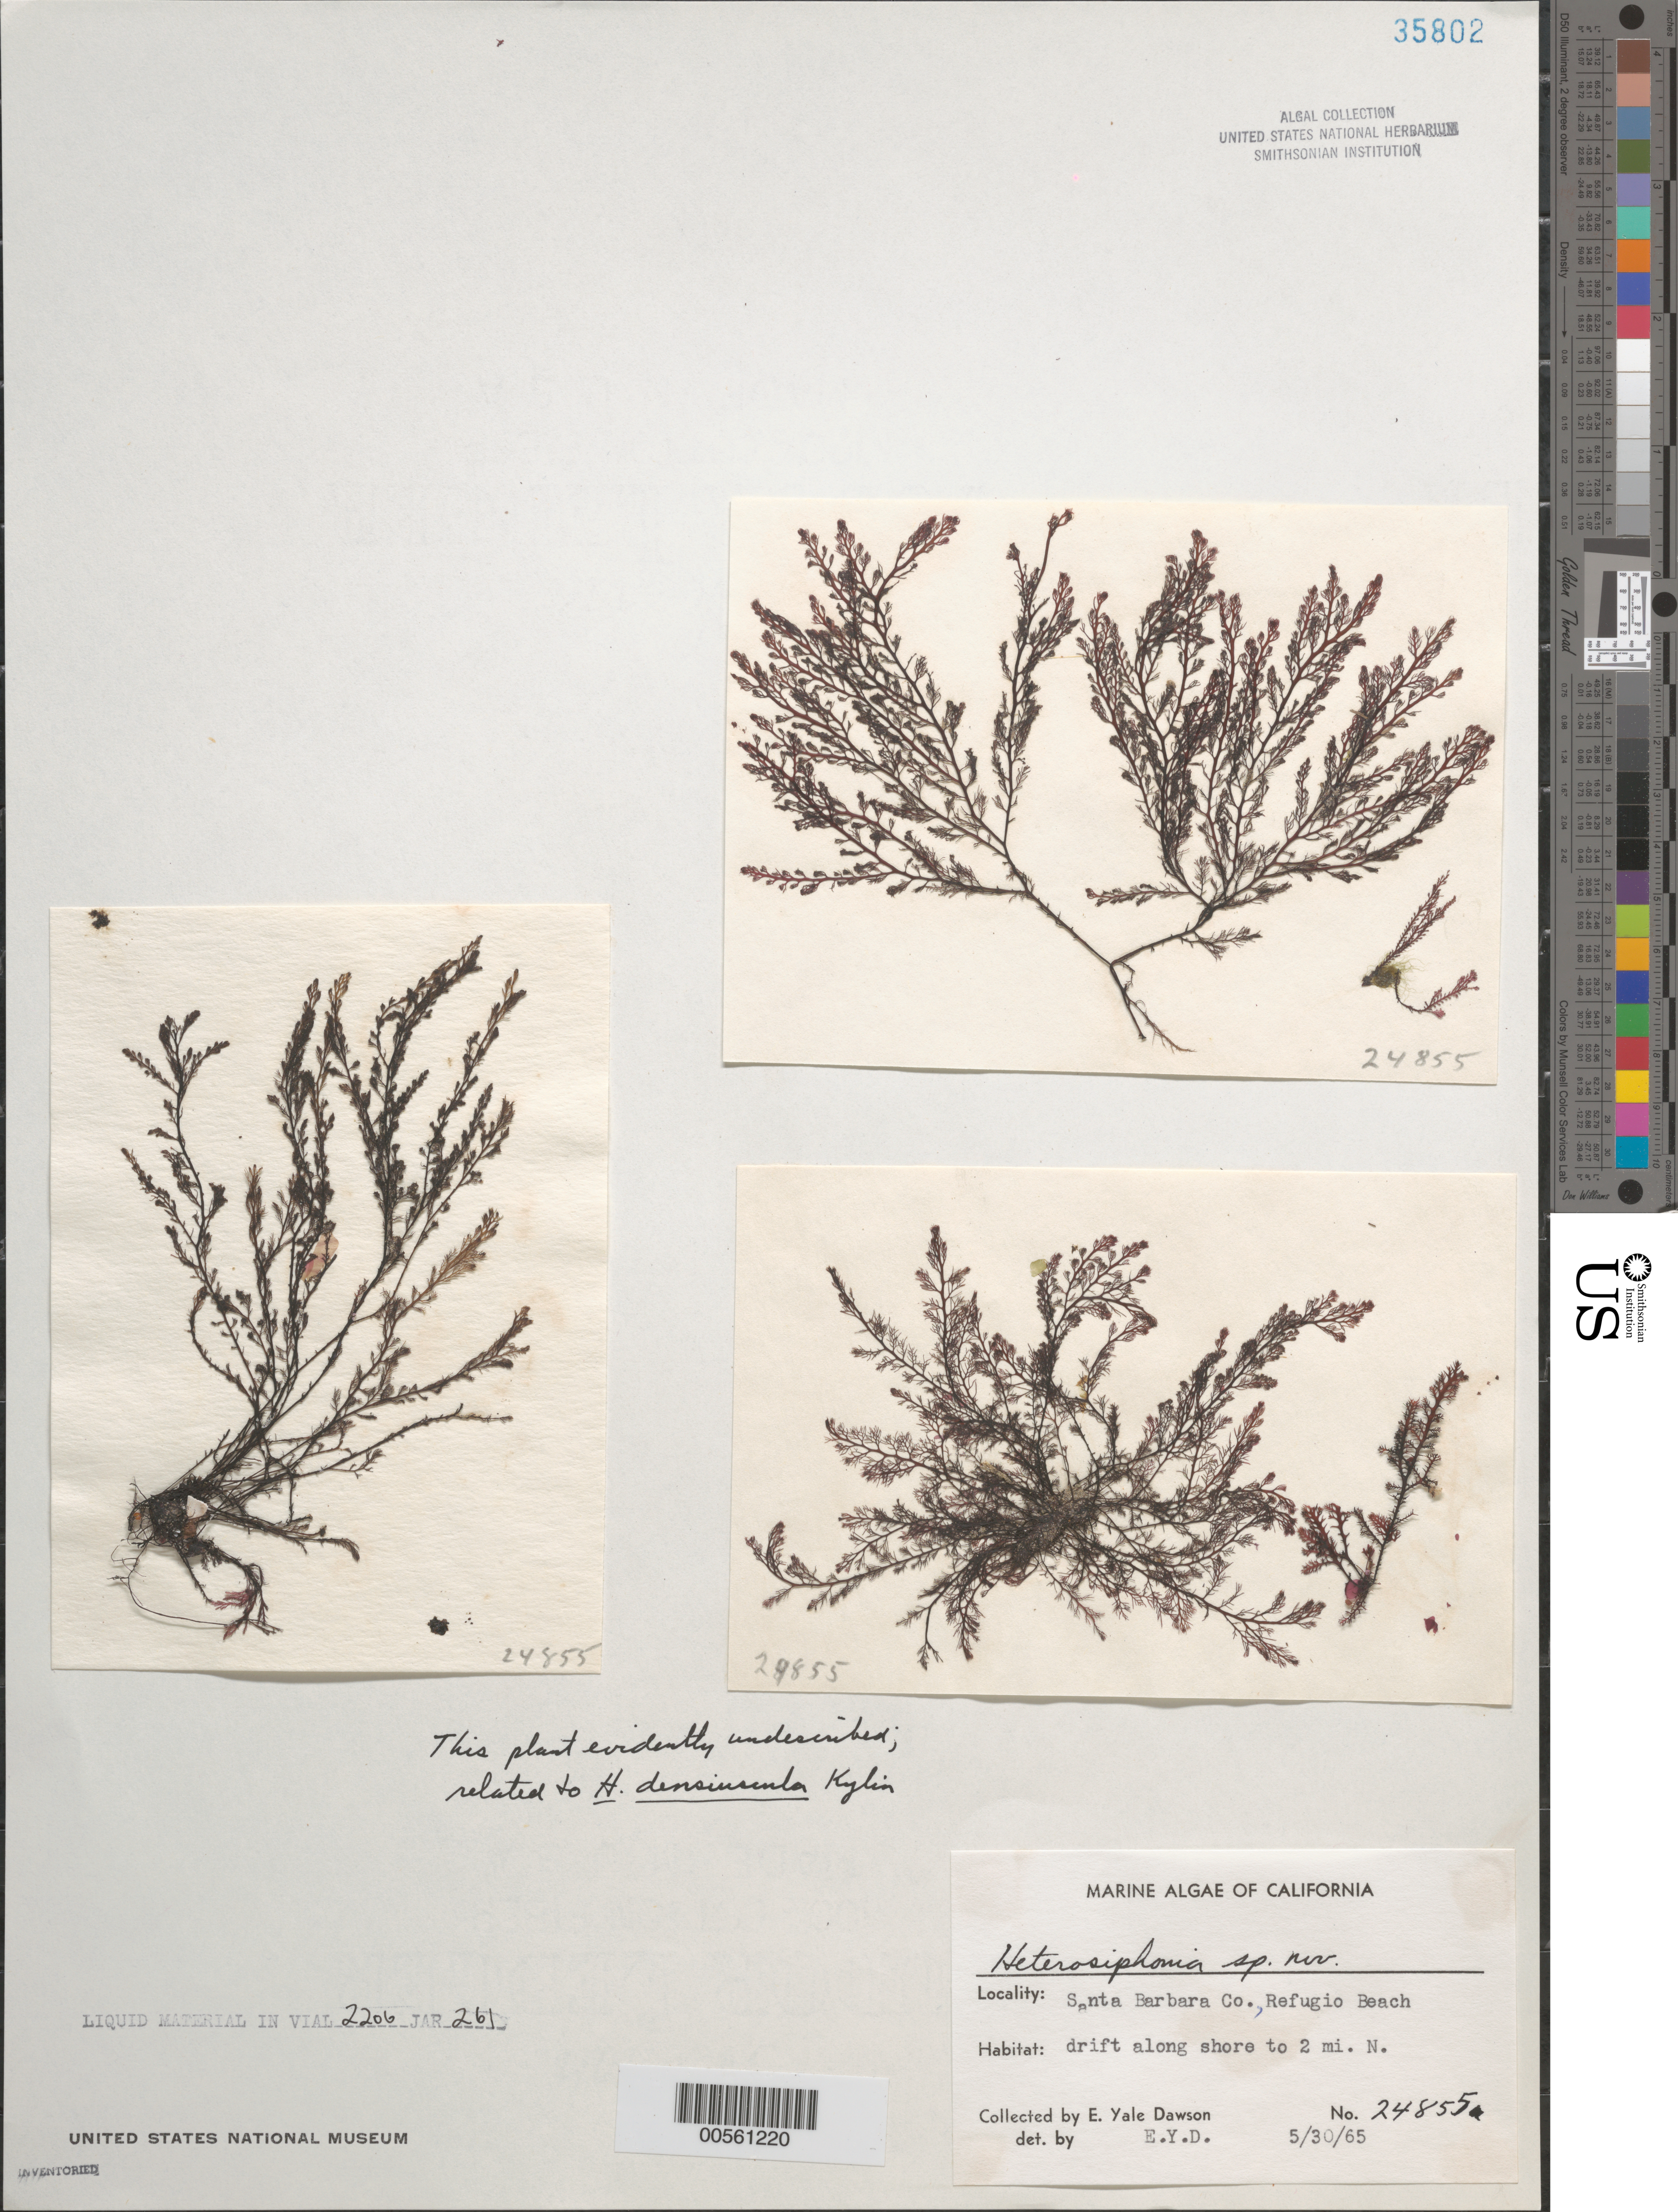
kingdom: Plantae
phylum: Rhodophyta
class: Florideophyceae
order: Ceramiales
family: Dasyaceae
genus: Heterosiphonia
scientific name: Heterosiphonia sp.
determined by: Dawson, E. Y.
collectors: E. Y. Dawson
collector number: EYD 24855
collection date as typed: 30 May 1965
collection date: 1965-05-30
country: United States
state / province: California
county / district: Santa Barbara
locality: Refugio Beach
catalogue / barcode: US 35802